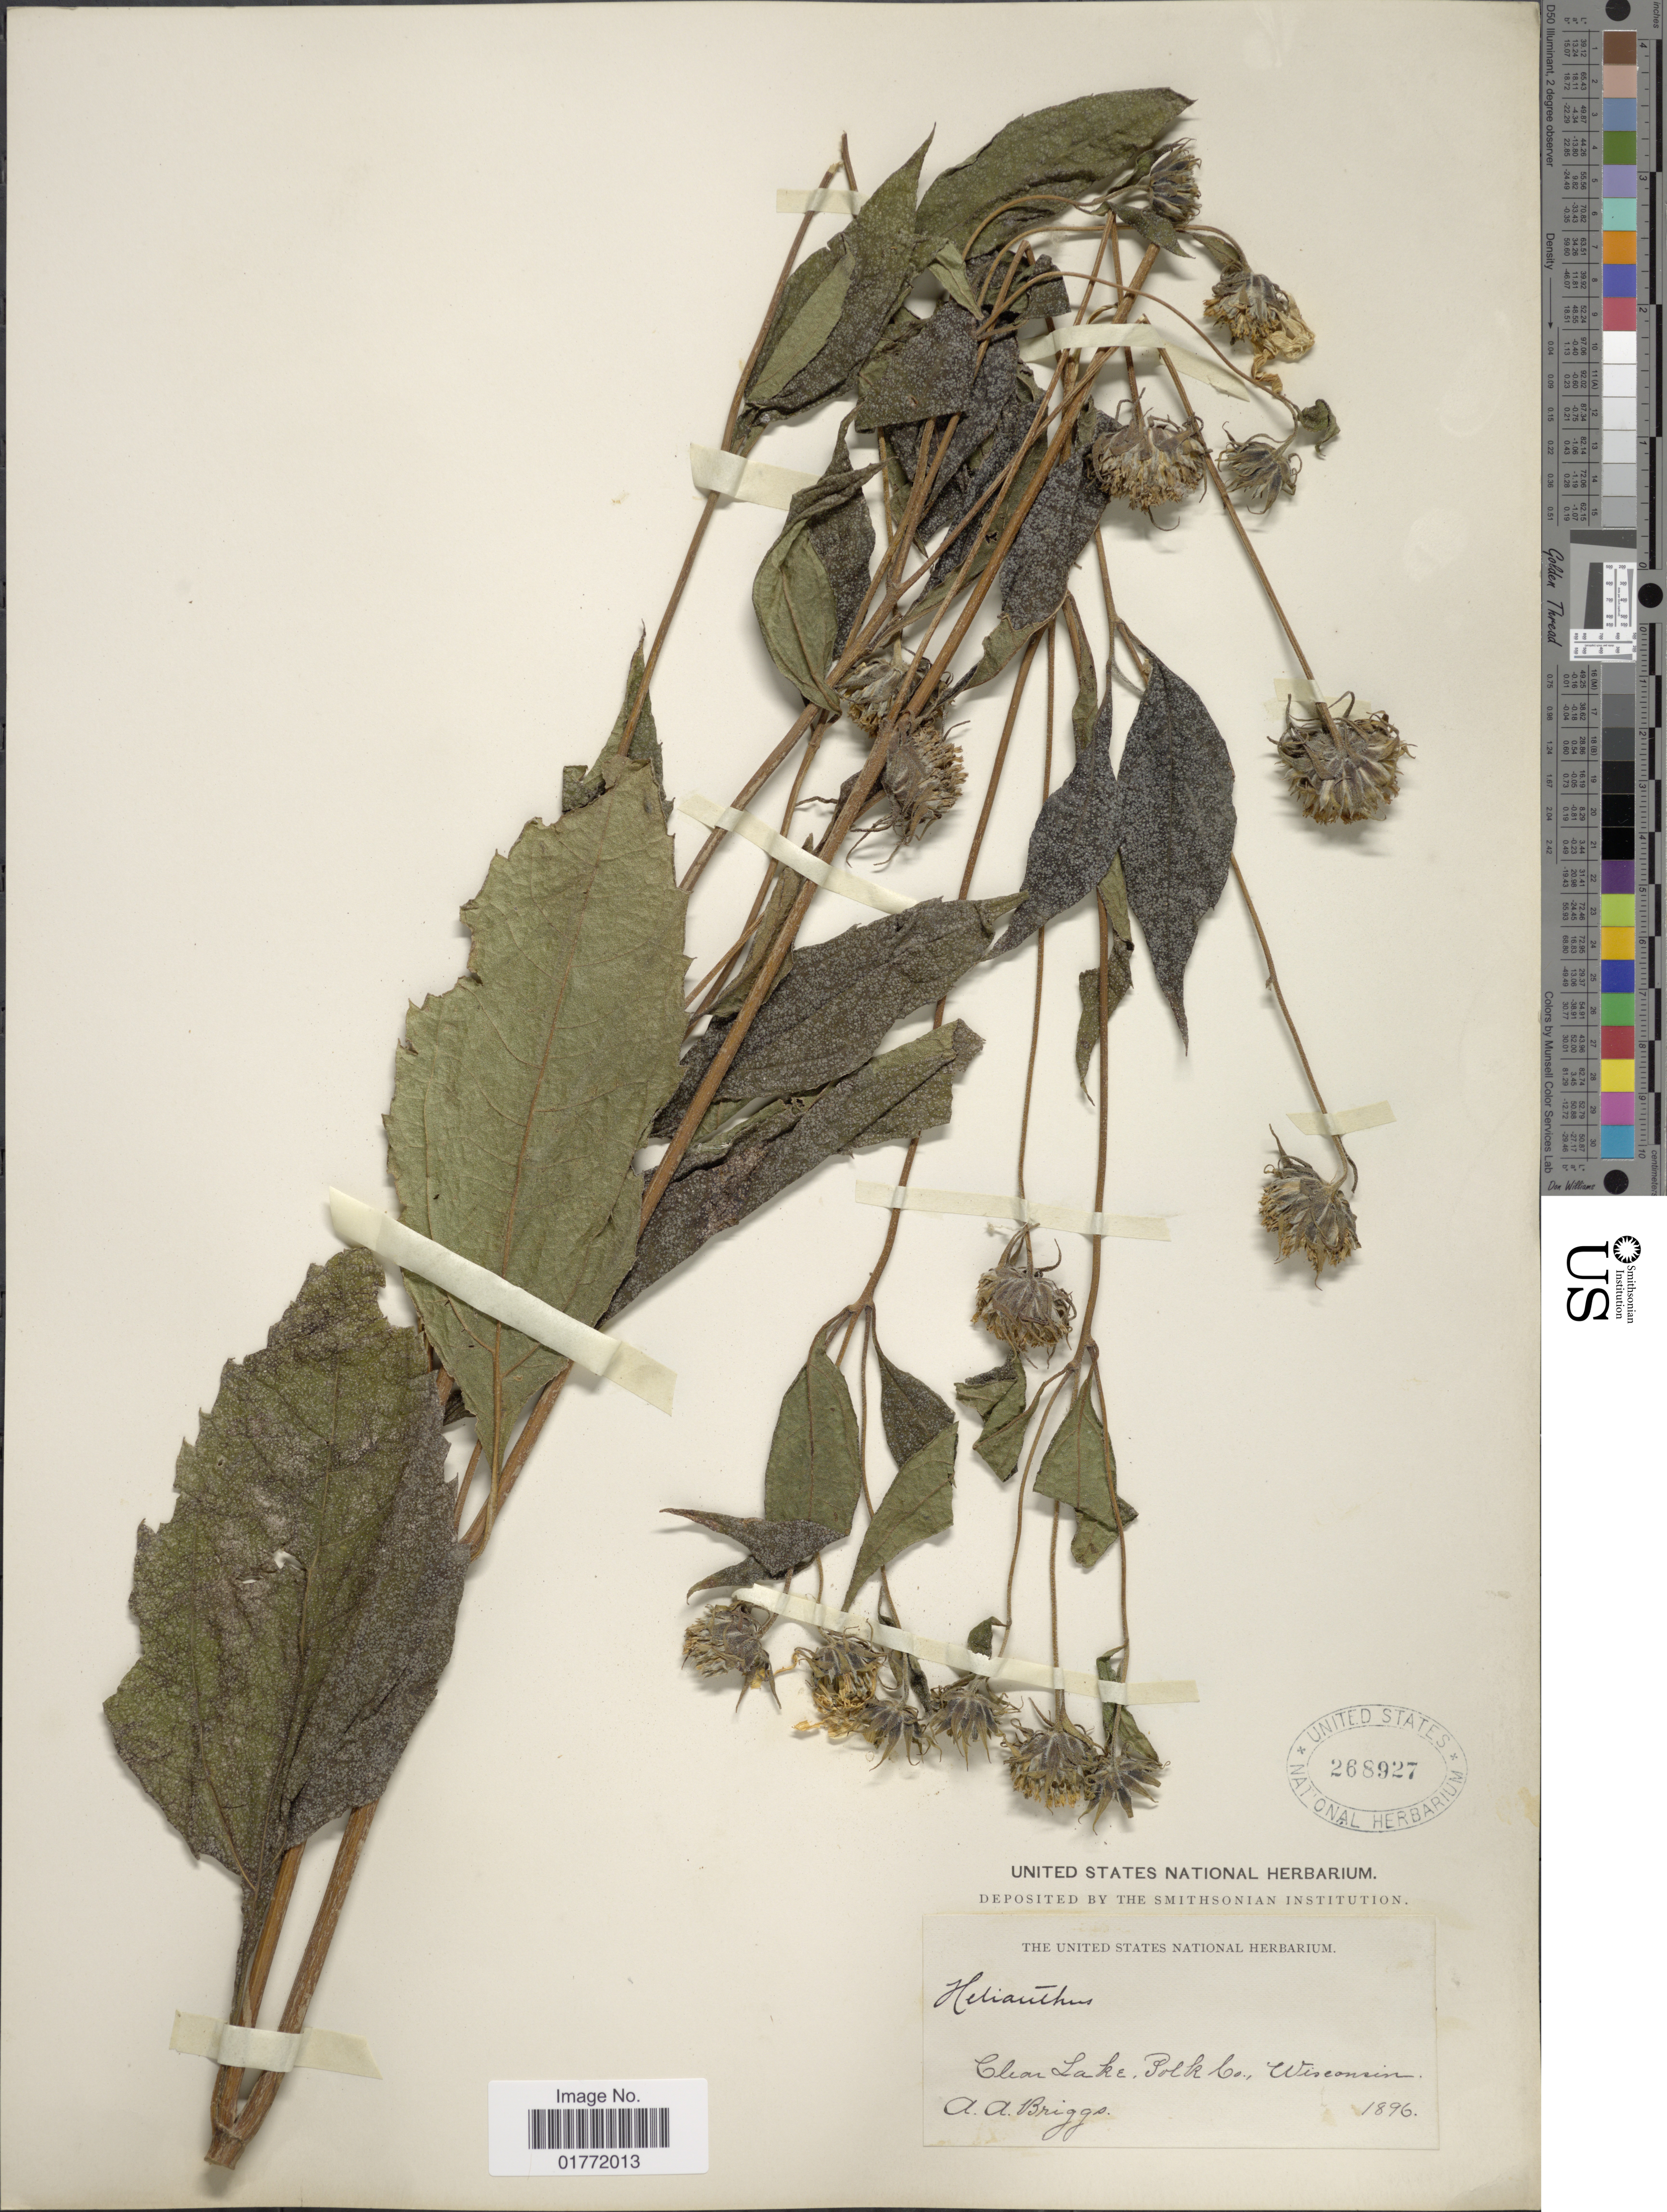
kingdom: Plantae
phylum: Tracheophyta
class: Magnoliopsida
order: Asterales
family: Asteraceae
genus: Helianthus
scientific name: Helianthus tuberosus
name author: L.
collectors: A. Briggs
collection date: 1896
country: United States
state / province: Wisconsin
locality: Clear Lake, Polk. Co. Wisconsin.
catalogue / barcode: US 268927